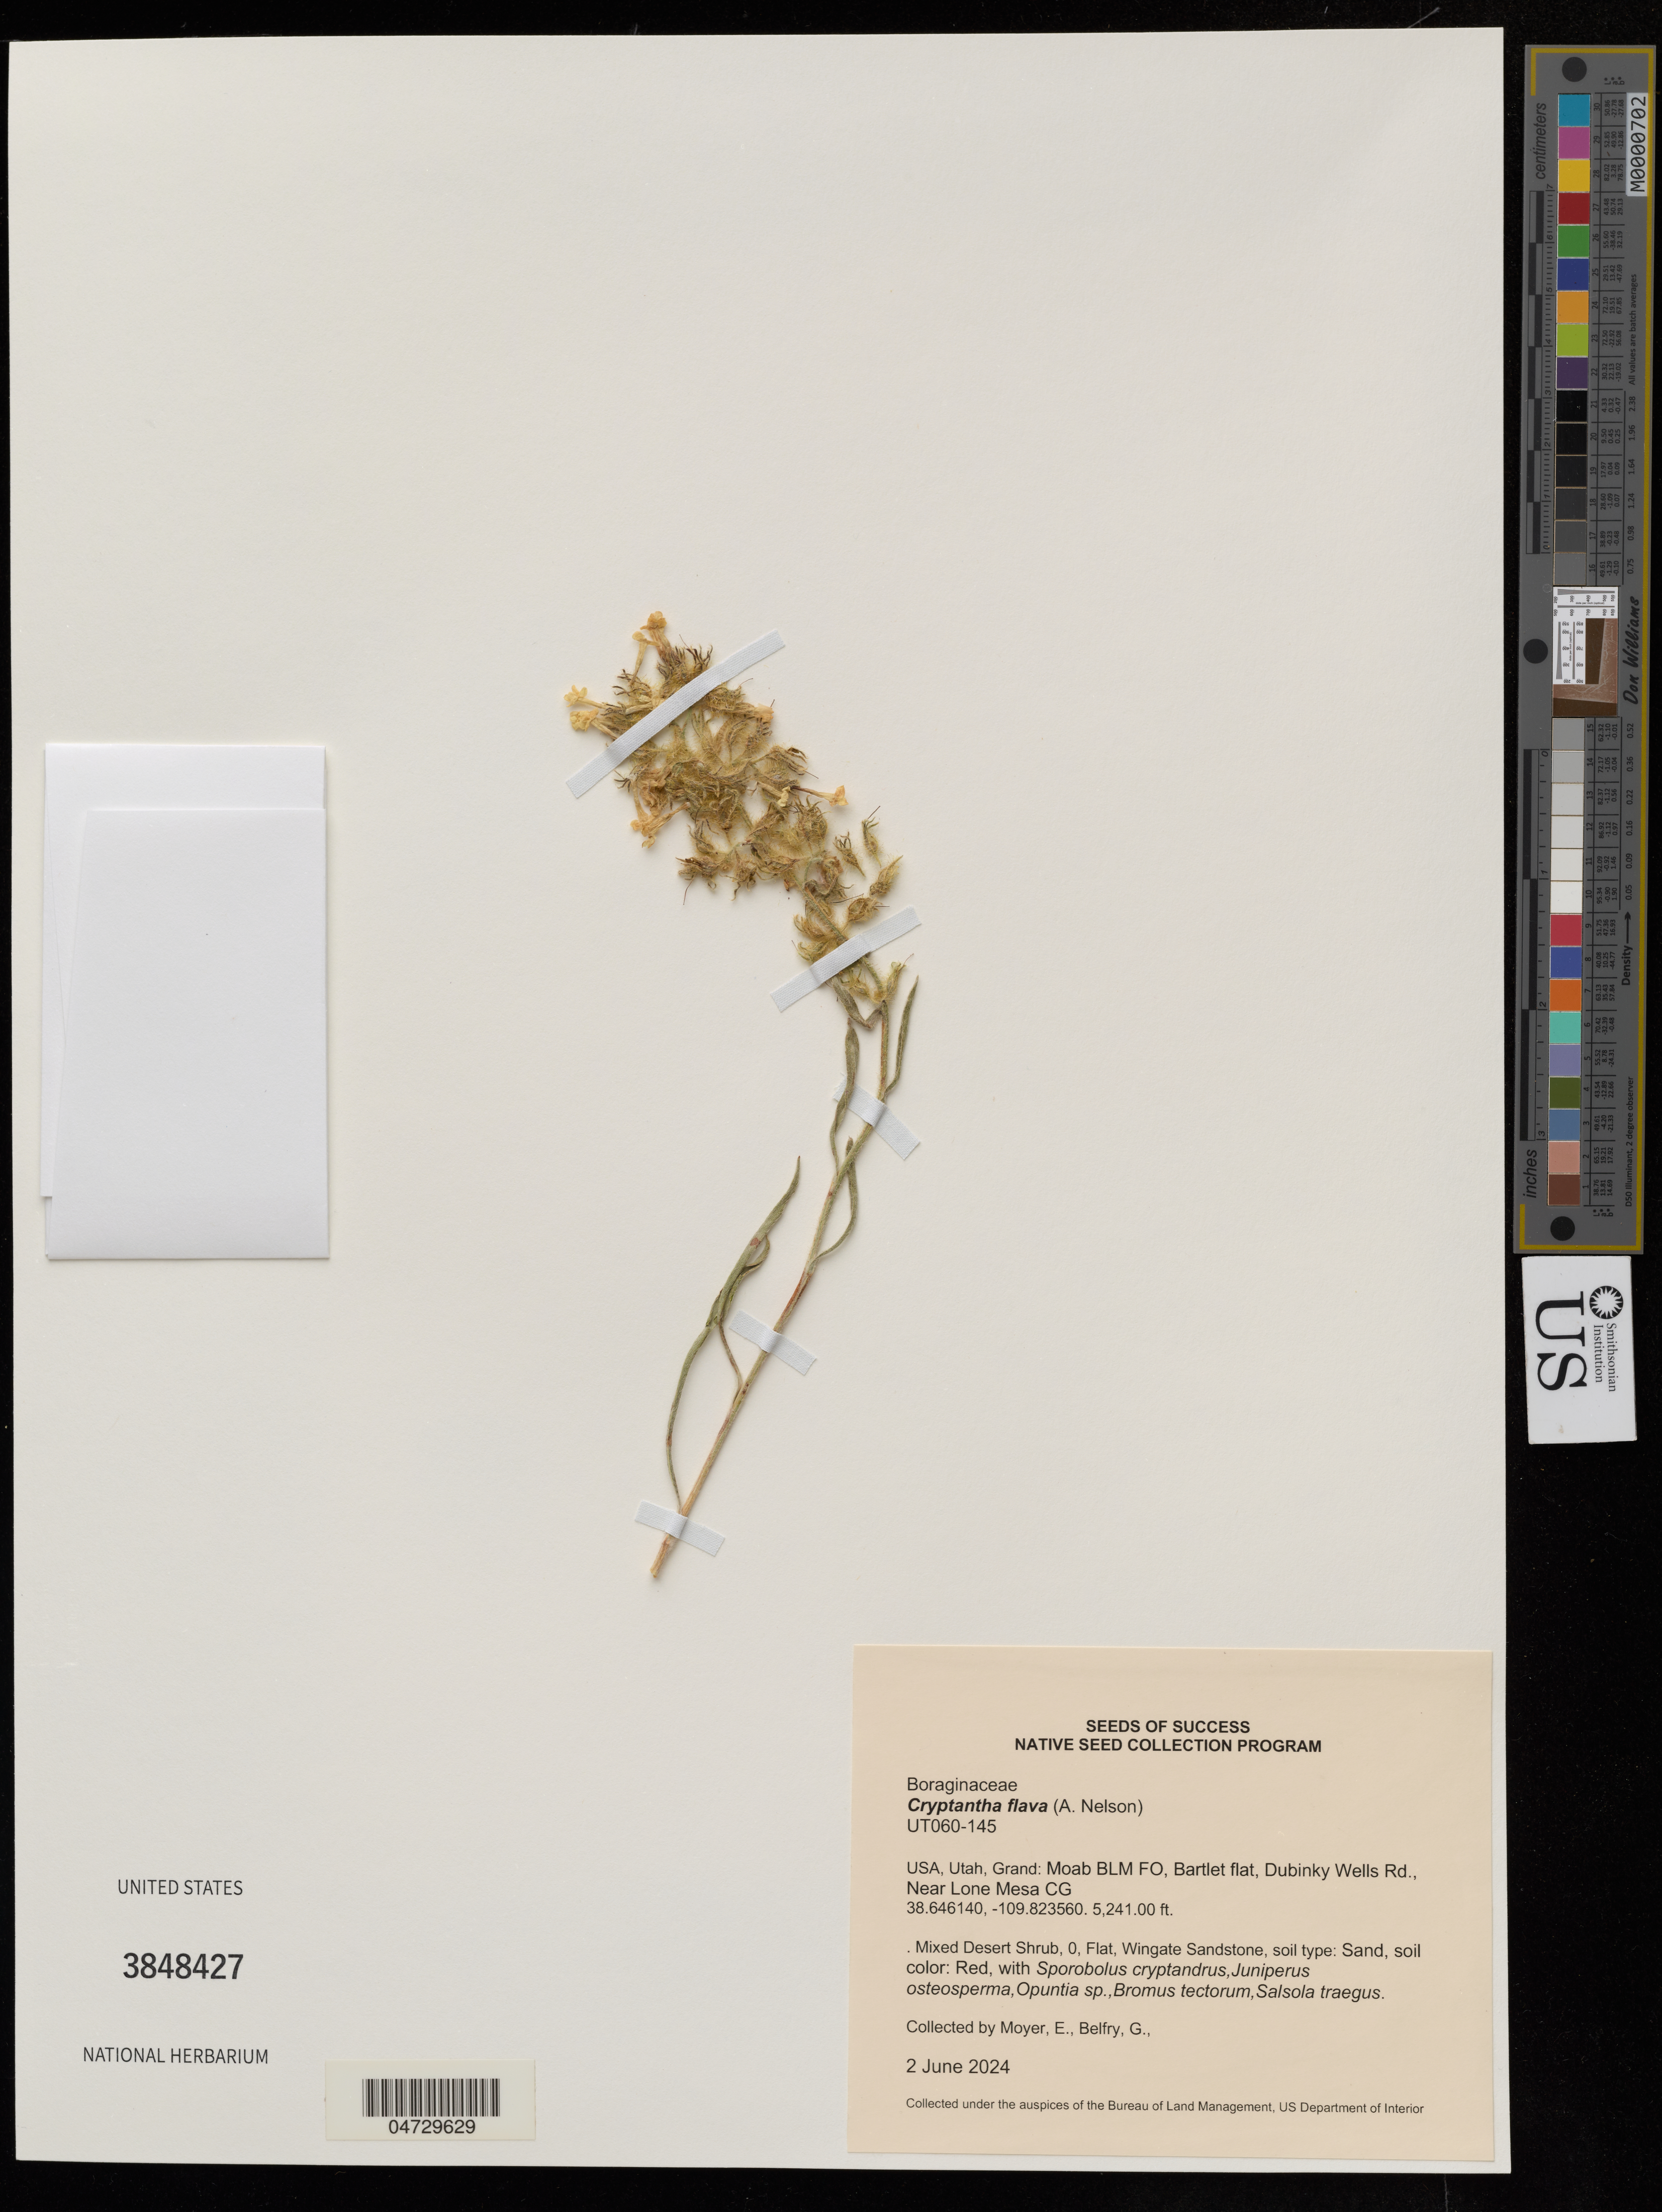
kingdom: Plantae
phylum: Tracheophyta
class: Magnoliopsida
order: Boraginales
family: Boraginaceae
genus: Cryptantha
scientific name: Cryptantha flava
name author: (A. Nelson) Payson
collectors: E. Moyer & G. Belfry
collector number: UT060-145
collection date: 2024-06-02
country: United States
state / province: Utah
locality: Grand: Moab BLM FO, Bartlet flat, Dubinky Wells Rd., Near Lone Mesa CG.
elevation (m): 1597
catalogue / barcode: US 3848427